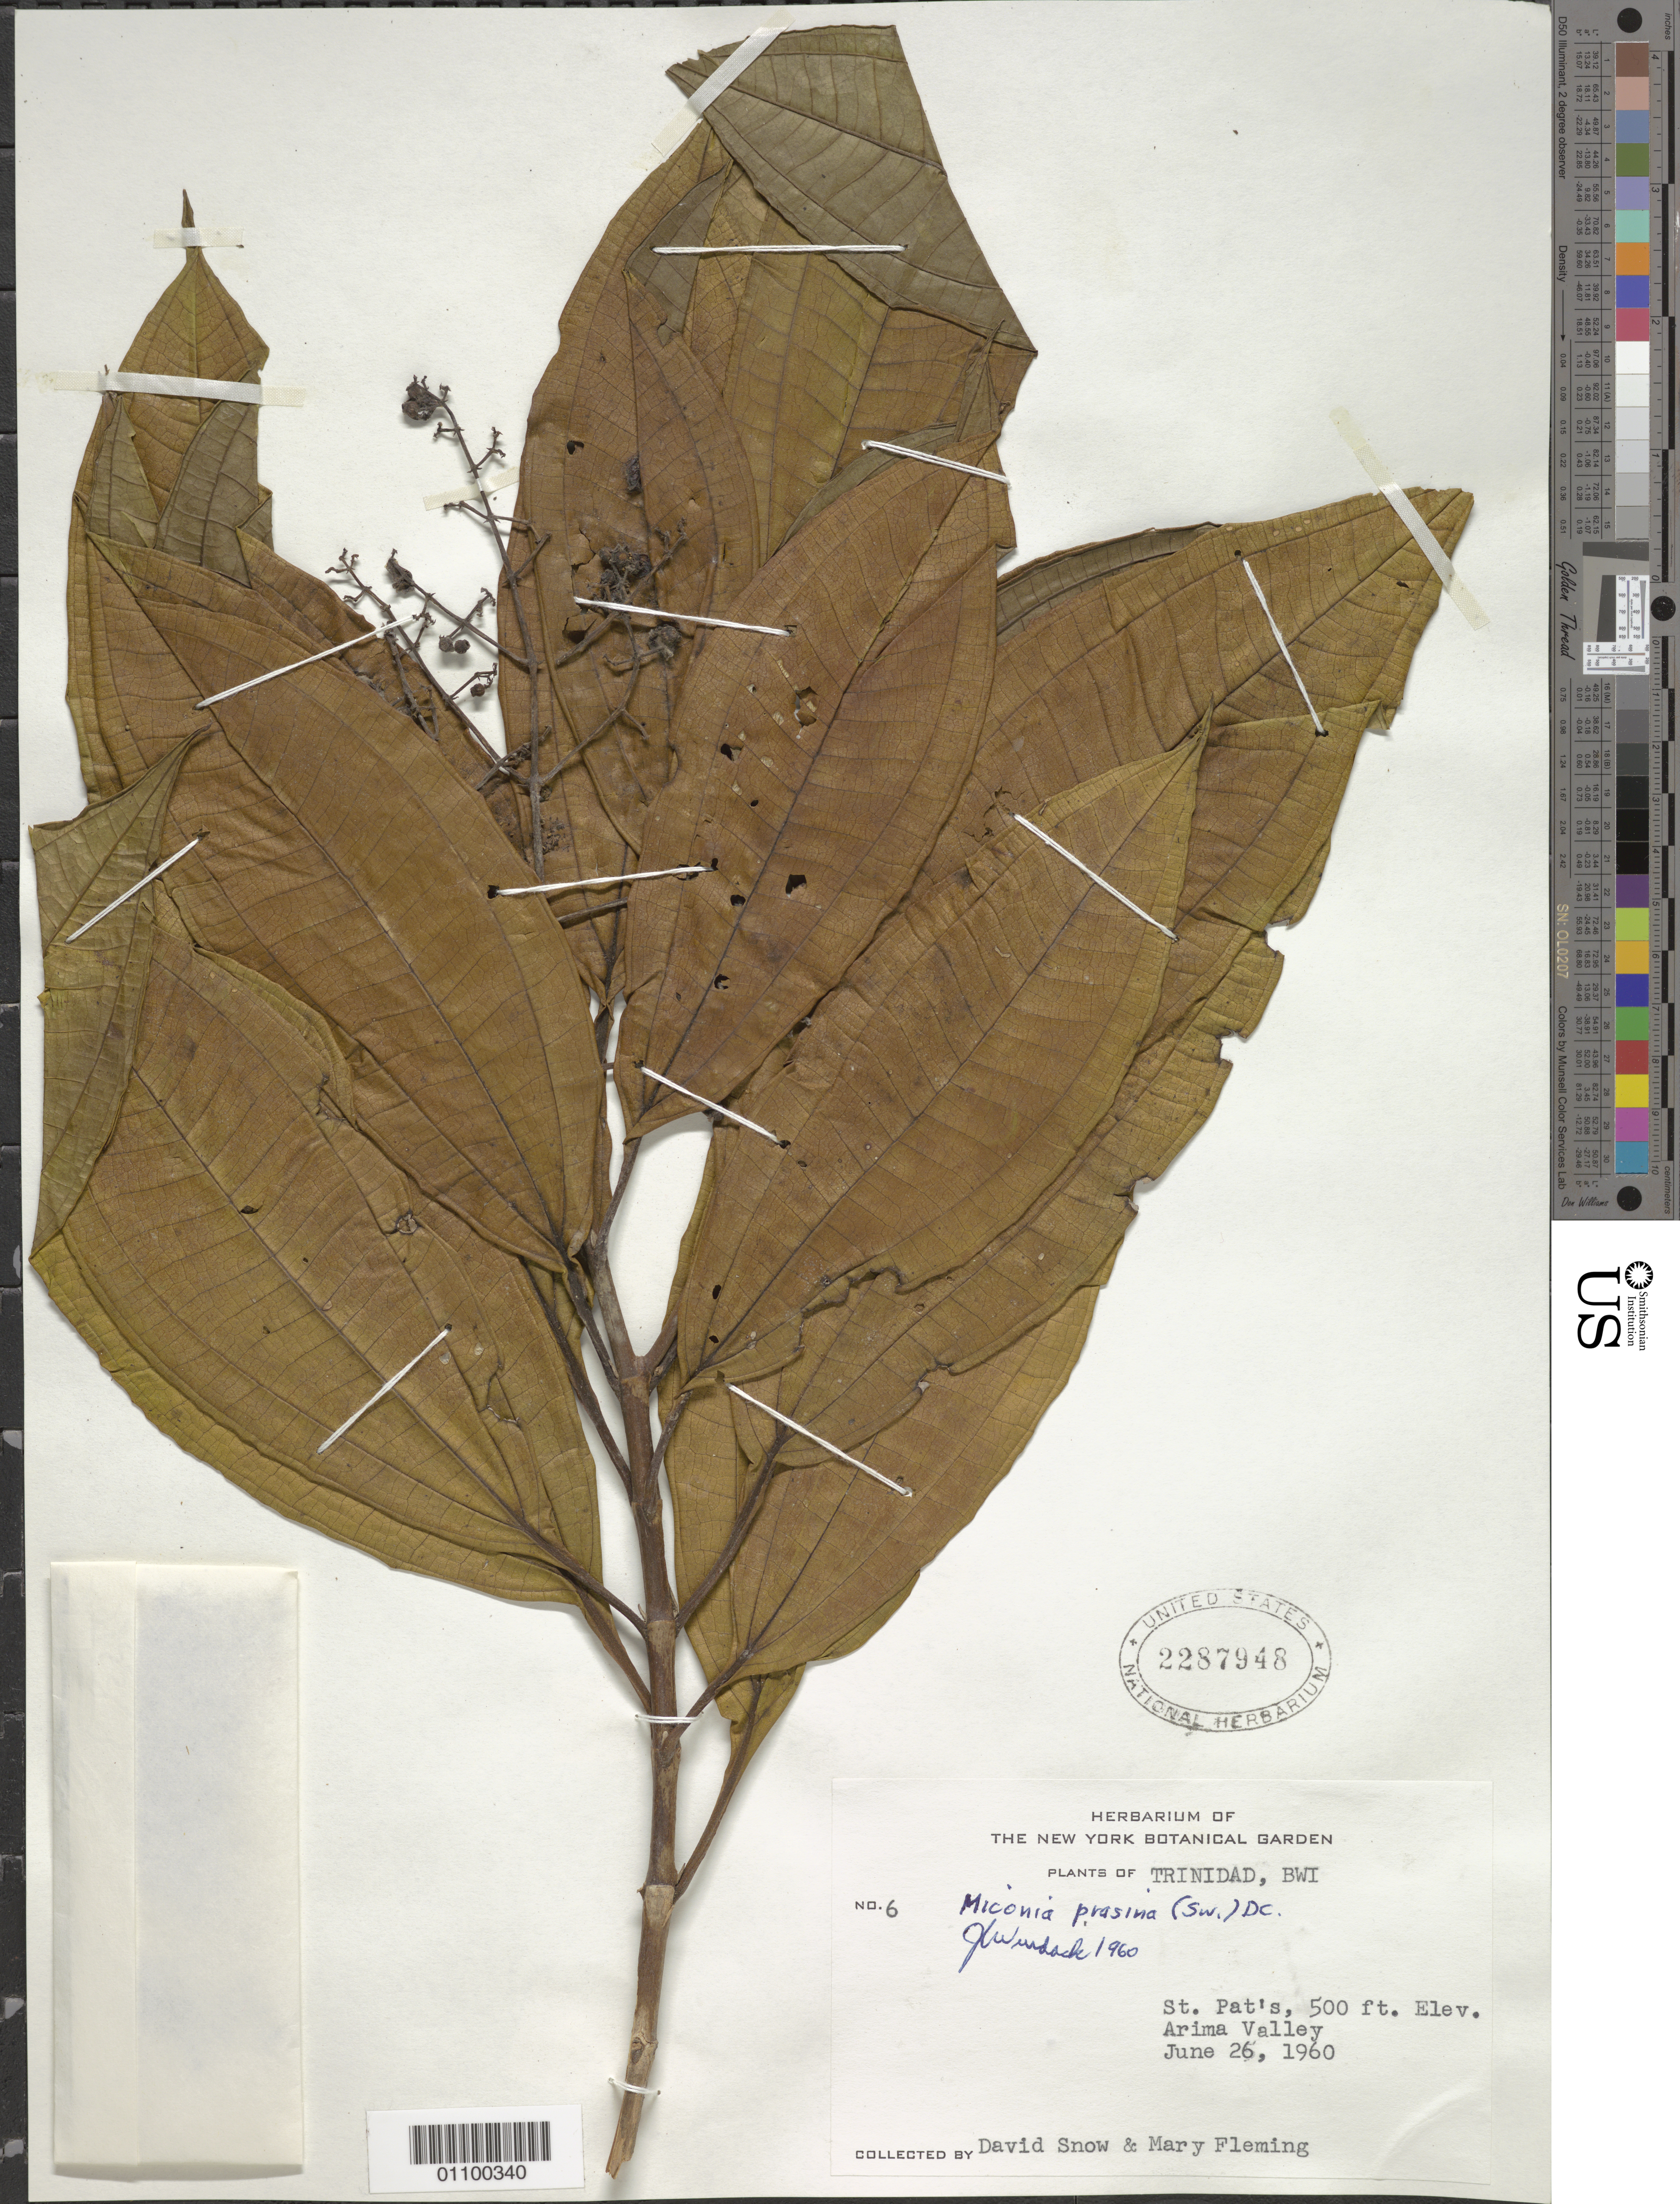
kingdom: Plantae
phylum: Tracheophyta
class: Magnoliopsida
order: Myrtales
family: Melastomataceae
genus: Miconia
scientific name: Miconia prasina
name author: (Sw.) DC.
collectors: D. Snow & M. Fleming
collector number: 6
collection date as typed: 26 Jun 1960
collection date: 1960-06-26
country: Trinidad and Tobago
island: Trinidad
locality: St. Pat's, Arima Valley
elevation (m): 152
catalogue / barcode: US 2287948